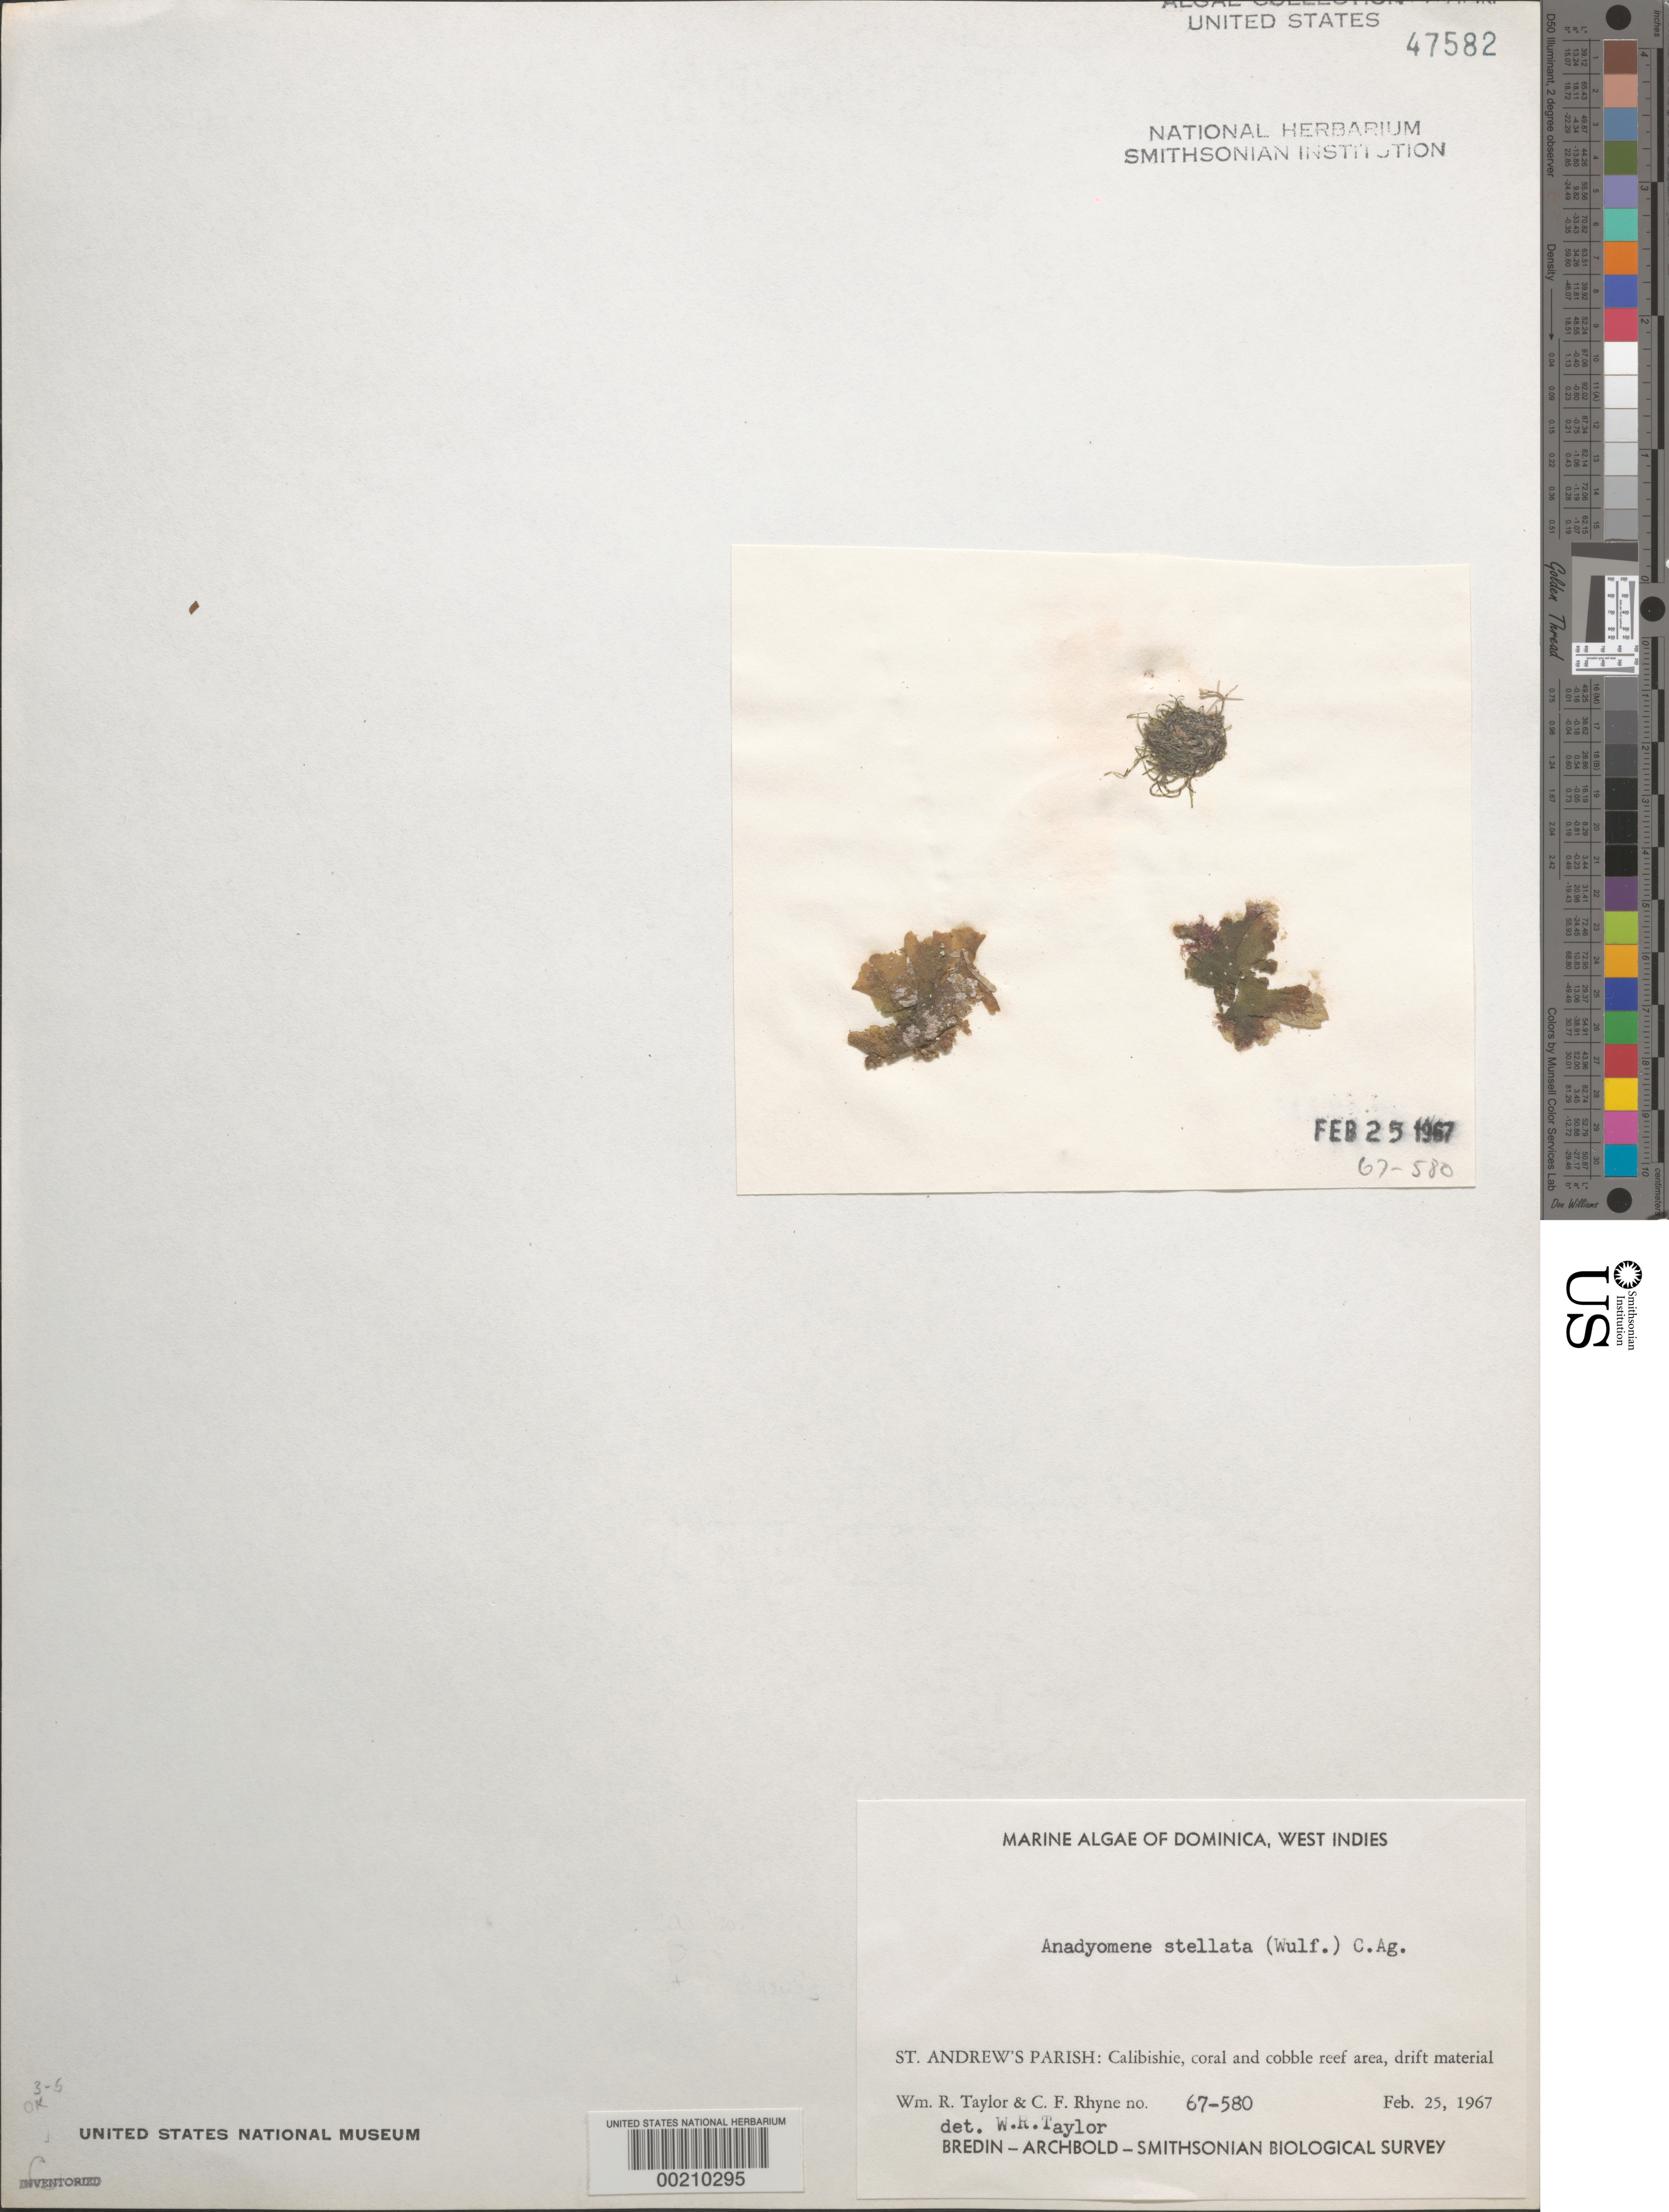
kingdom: Plantae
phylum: Chlorophyta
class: Ulvophyceae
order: Cladophorales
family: Anadyomenaceae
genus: Anadyomene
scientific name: Anadyomene stellata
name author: (Wulfen) C. Agardh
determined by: Taylor, William R.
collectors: W. R. Taylor & C. Rhyne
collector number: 67-580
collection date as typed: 25 Feb 1967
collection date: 1967-02-25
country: Dominica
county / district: St. Andrew's Parish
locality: Calibishie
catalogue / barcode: US 47582